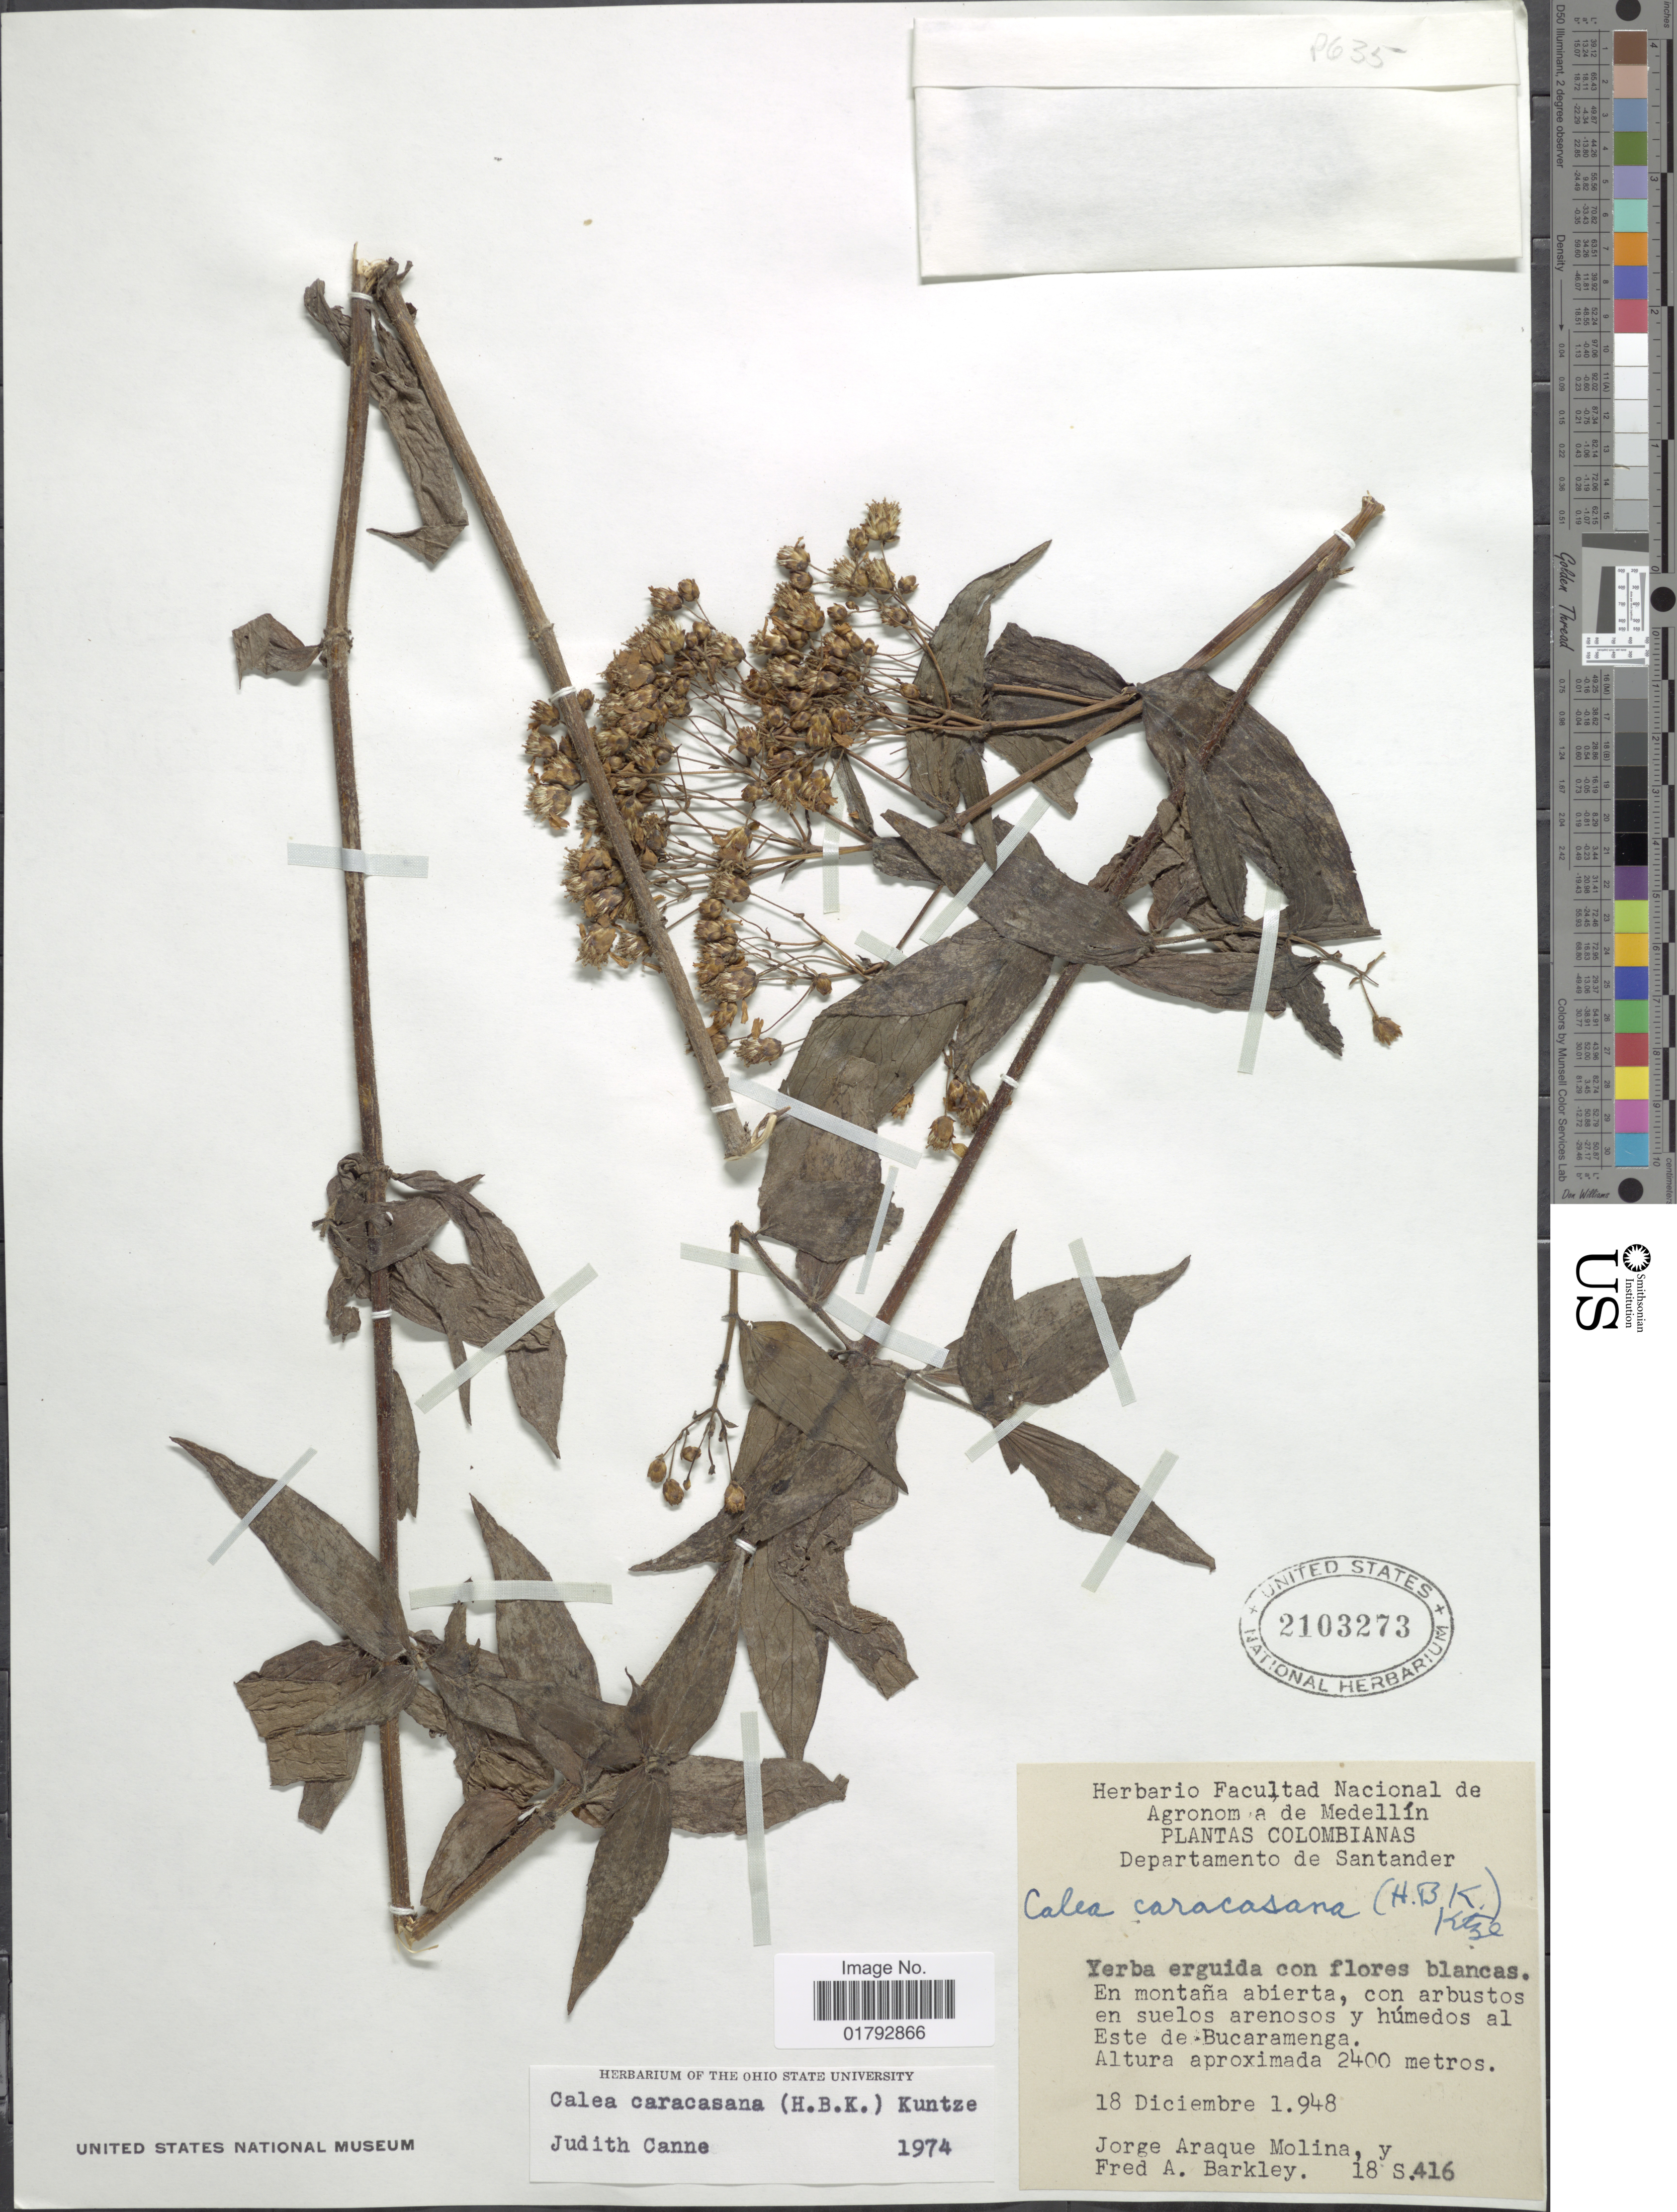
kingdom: Plantae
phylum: Tracheophyta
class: Magnoliopsida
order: Asterales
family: Asteraceae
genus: Alloispermum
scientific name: Alloispermum caracasanum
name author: (Kunth) H. Rob.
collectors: J. A. Molina & F. A. Barkley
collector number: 18S416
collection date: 1948-12-18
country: Colombia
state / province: Santander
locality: Departamento de Santander. Este de Bucaramenga.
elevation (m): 2400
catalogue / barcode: US 2103273